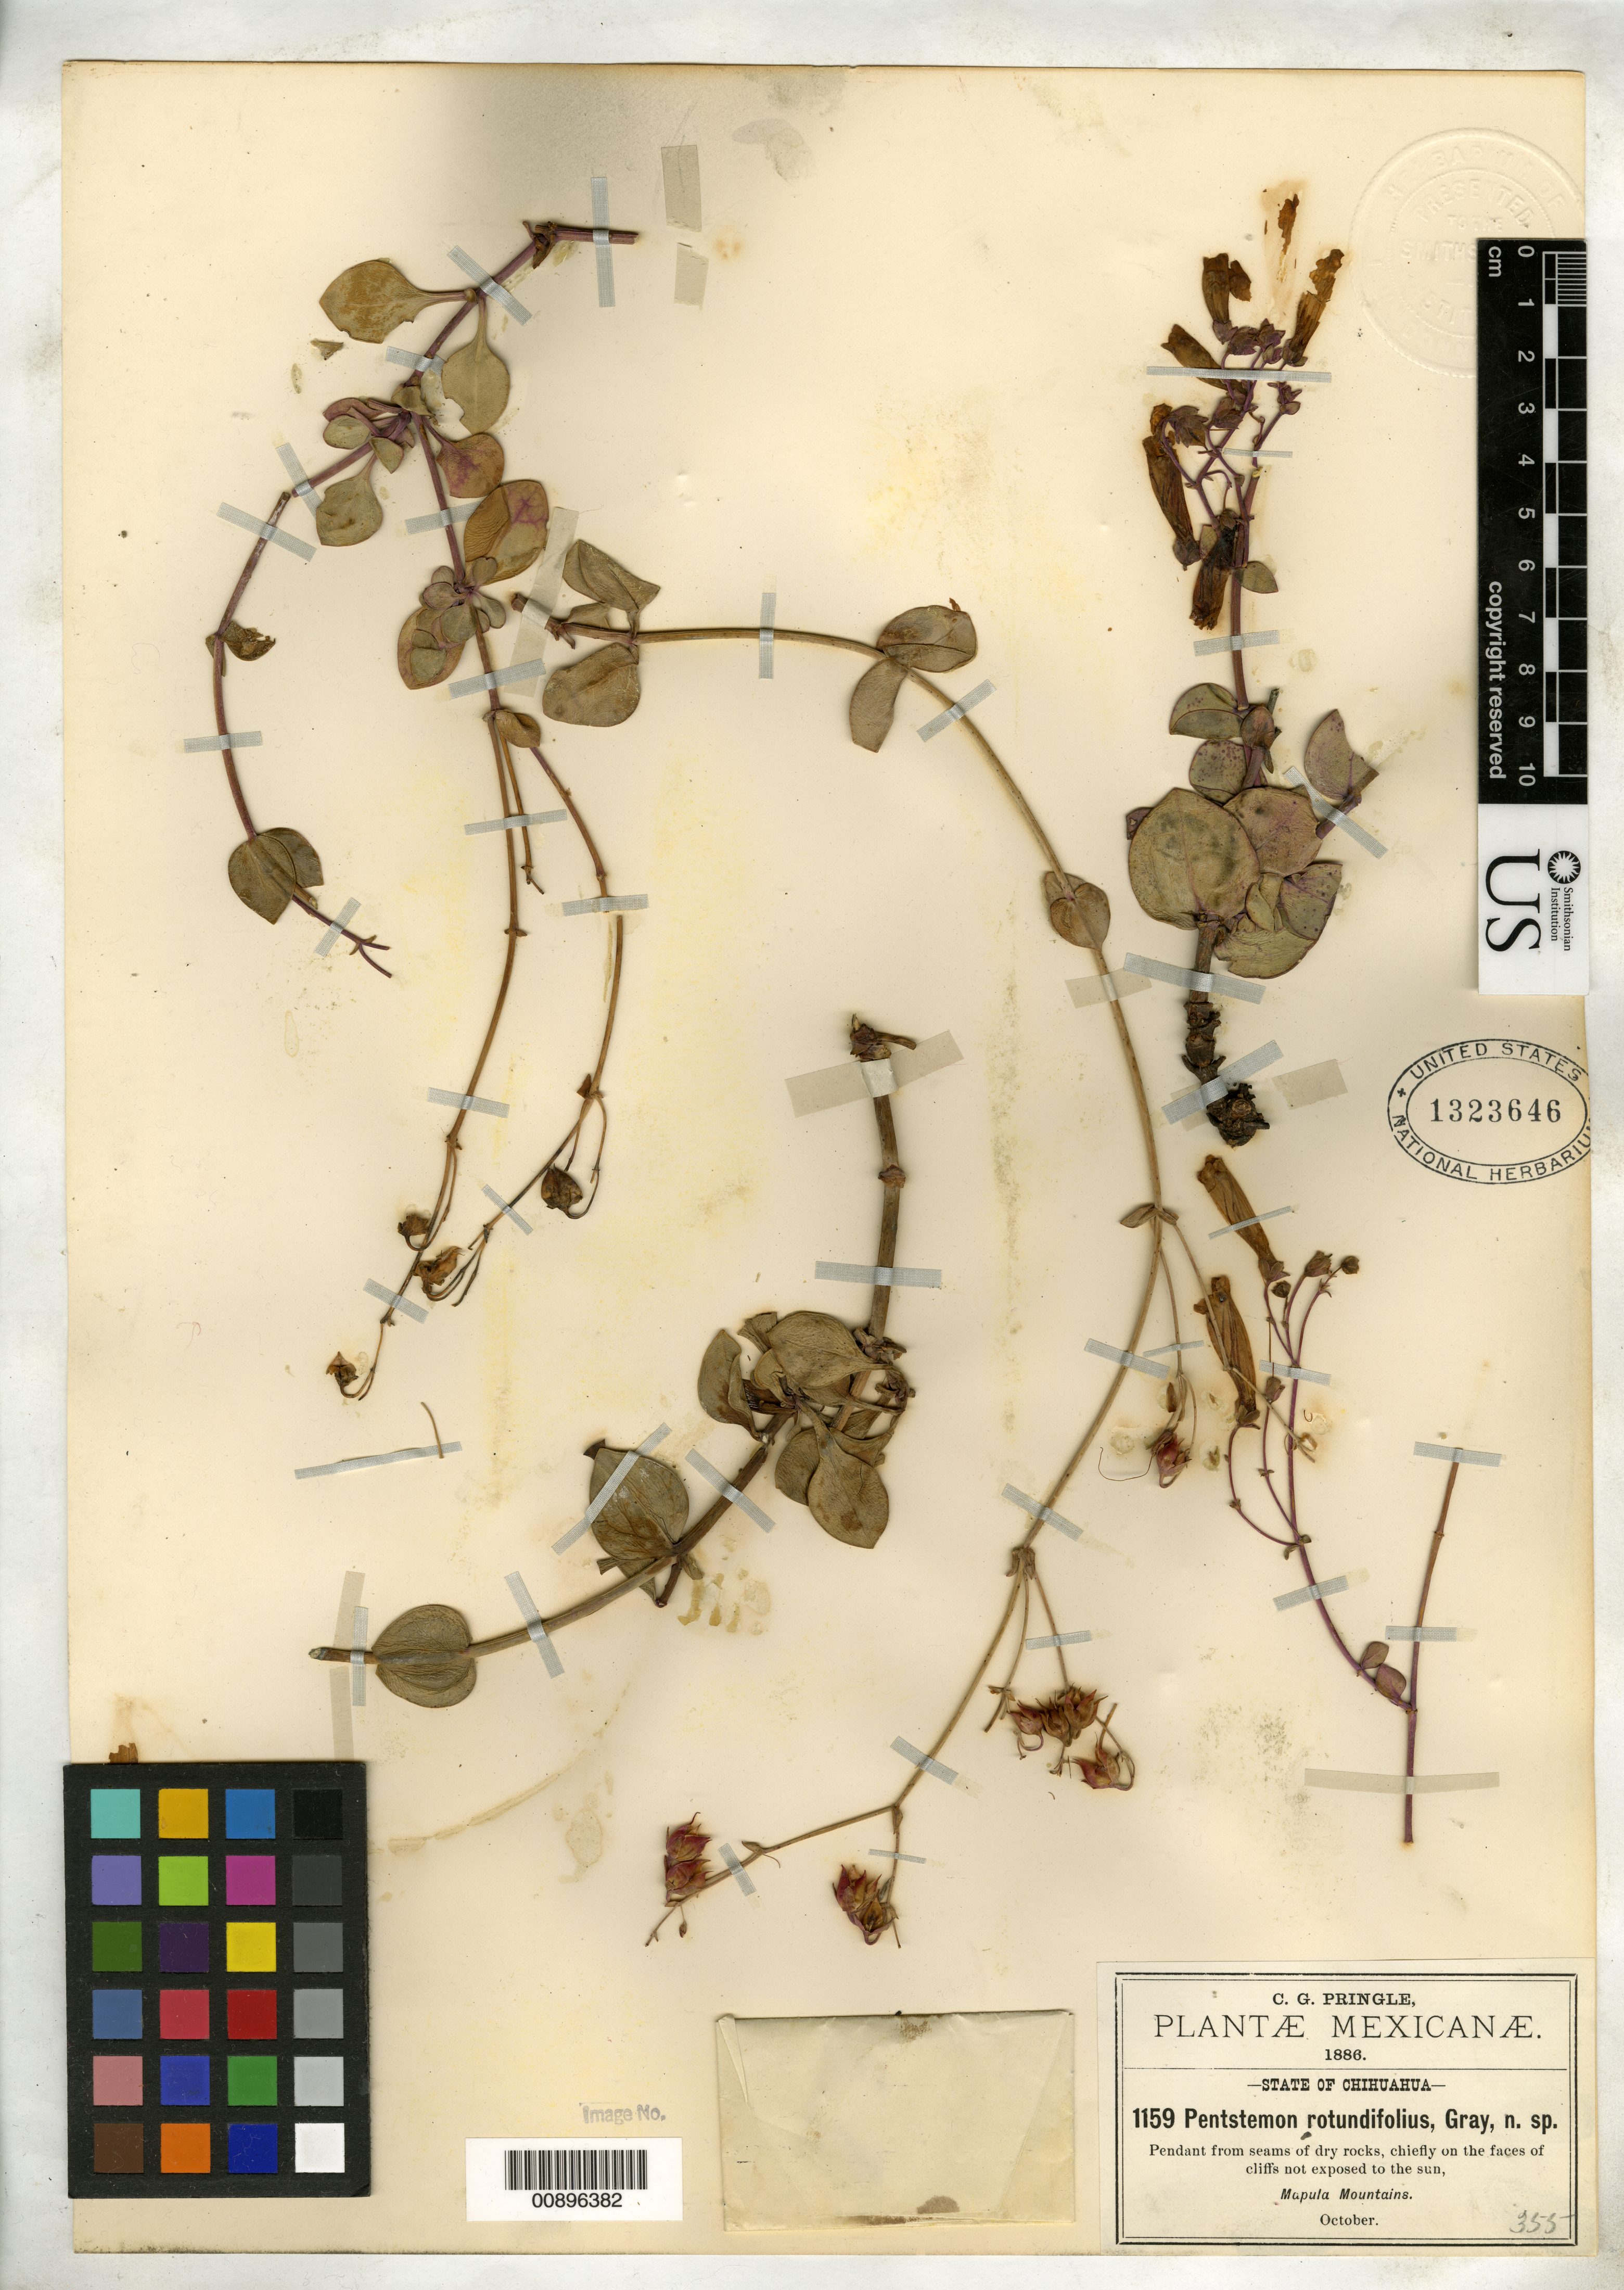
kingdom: Plantae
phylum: Tracheophyta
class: Magnoliopsida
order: Lamiales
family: Plantaginaceae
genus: Penstemon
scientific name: Penstemon rotundifolius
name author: A. Gray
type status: Syntype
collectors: C. G. Pringle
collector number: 1159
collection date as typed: Oct 1886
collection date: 1886-10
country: Mexico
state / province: Chihuahua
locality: Mapula Mountains, Chihuahua.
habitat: Pendant from seams of dry rocks, chiefly on the faces of cliffs not exposed to the sun.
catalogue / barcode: US 1323646